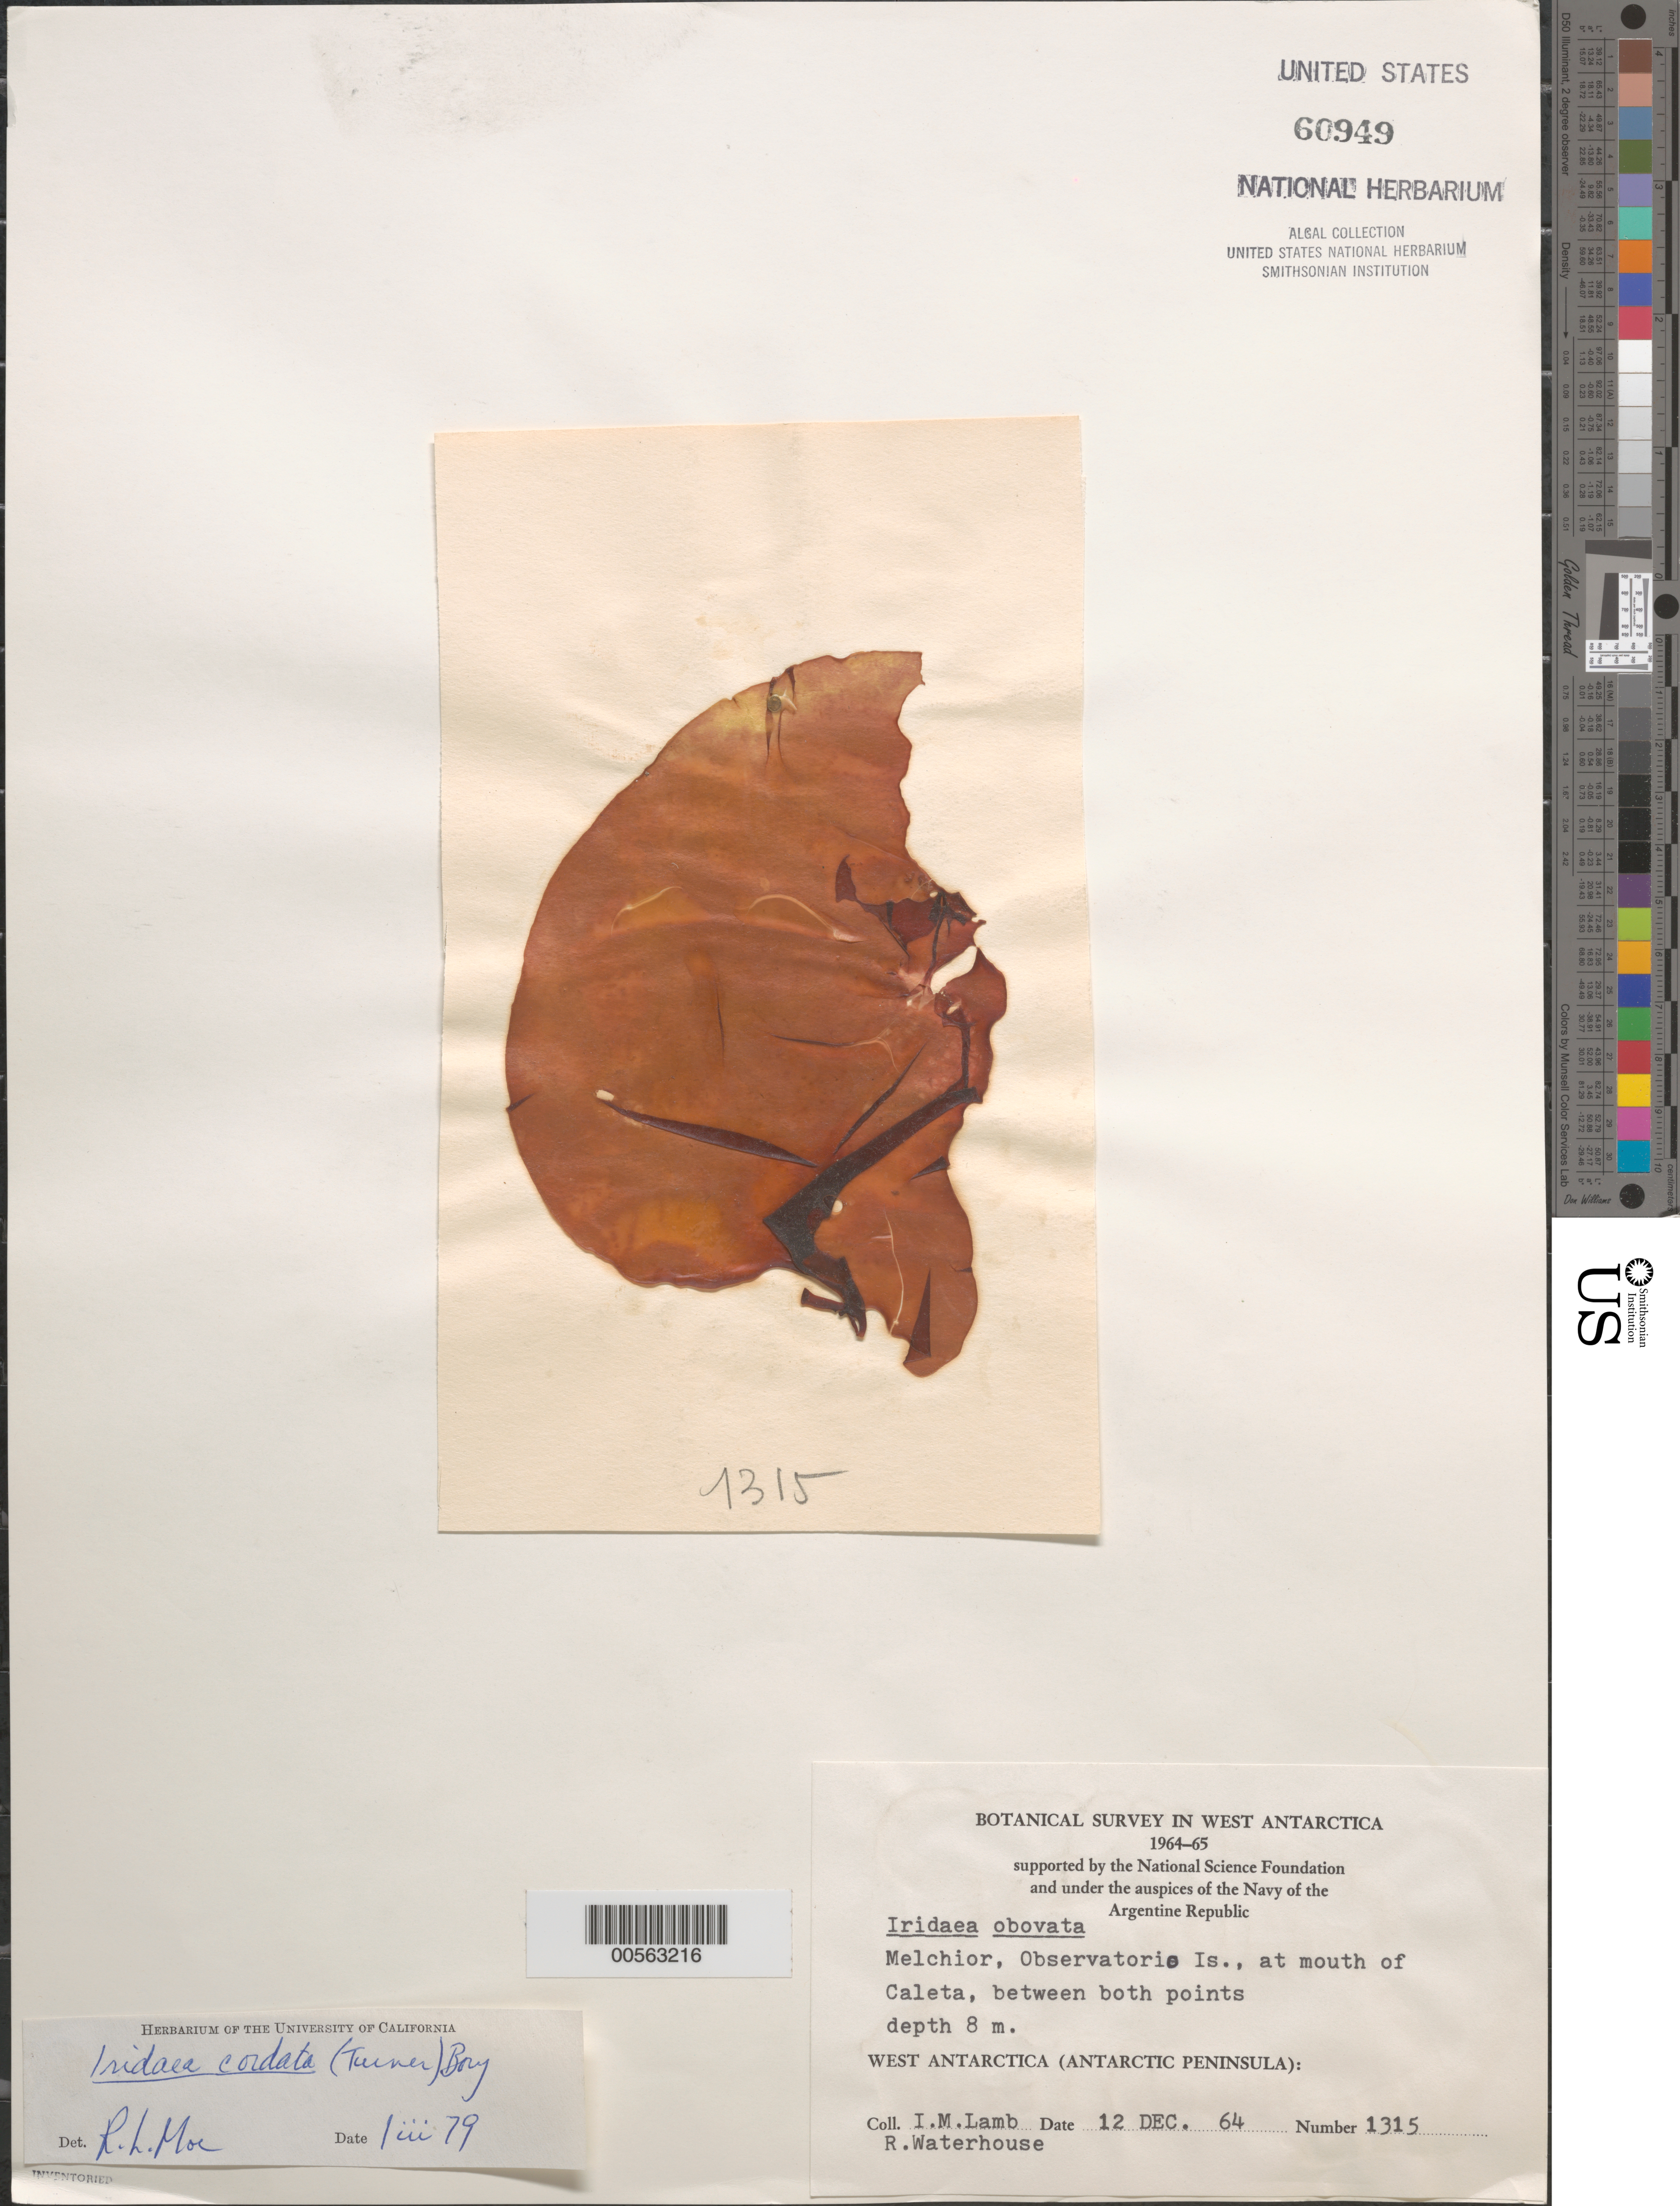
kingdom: Plantae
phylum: Rhodophyta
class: Florideophyceae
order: Gigartinales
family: Gigartinaceae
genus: Iridaea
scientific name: Iridaea cordata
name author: (Turner) Bory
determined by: Moe, R. L.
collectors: I. M. Lamb & R. Waterhouse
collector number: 1315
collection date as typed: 12 Dec 1964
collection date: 1964-12-12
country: Antarctica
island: Gamma Island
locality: Mouth of Caleta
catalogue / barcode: US 60949